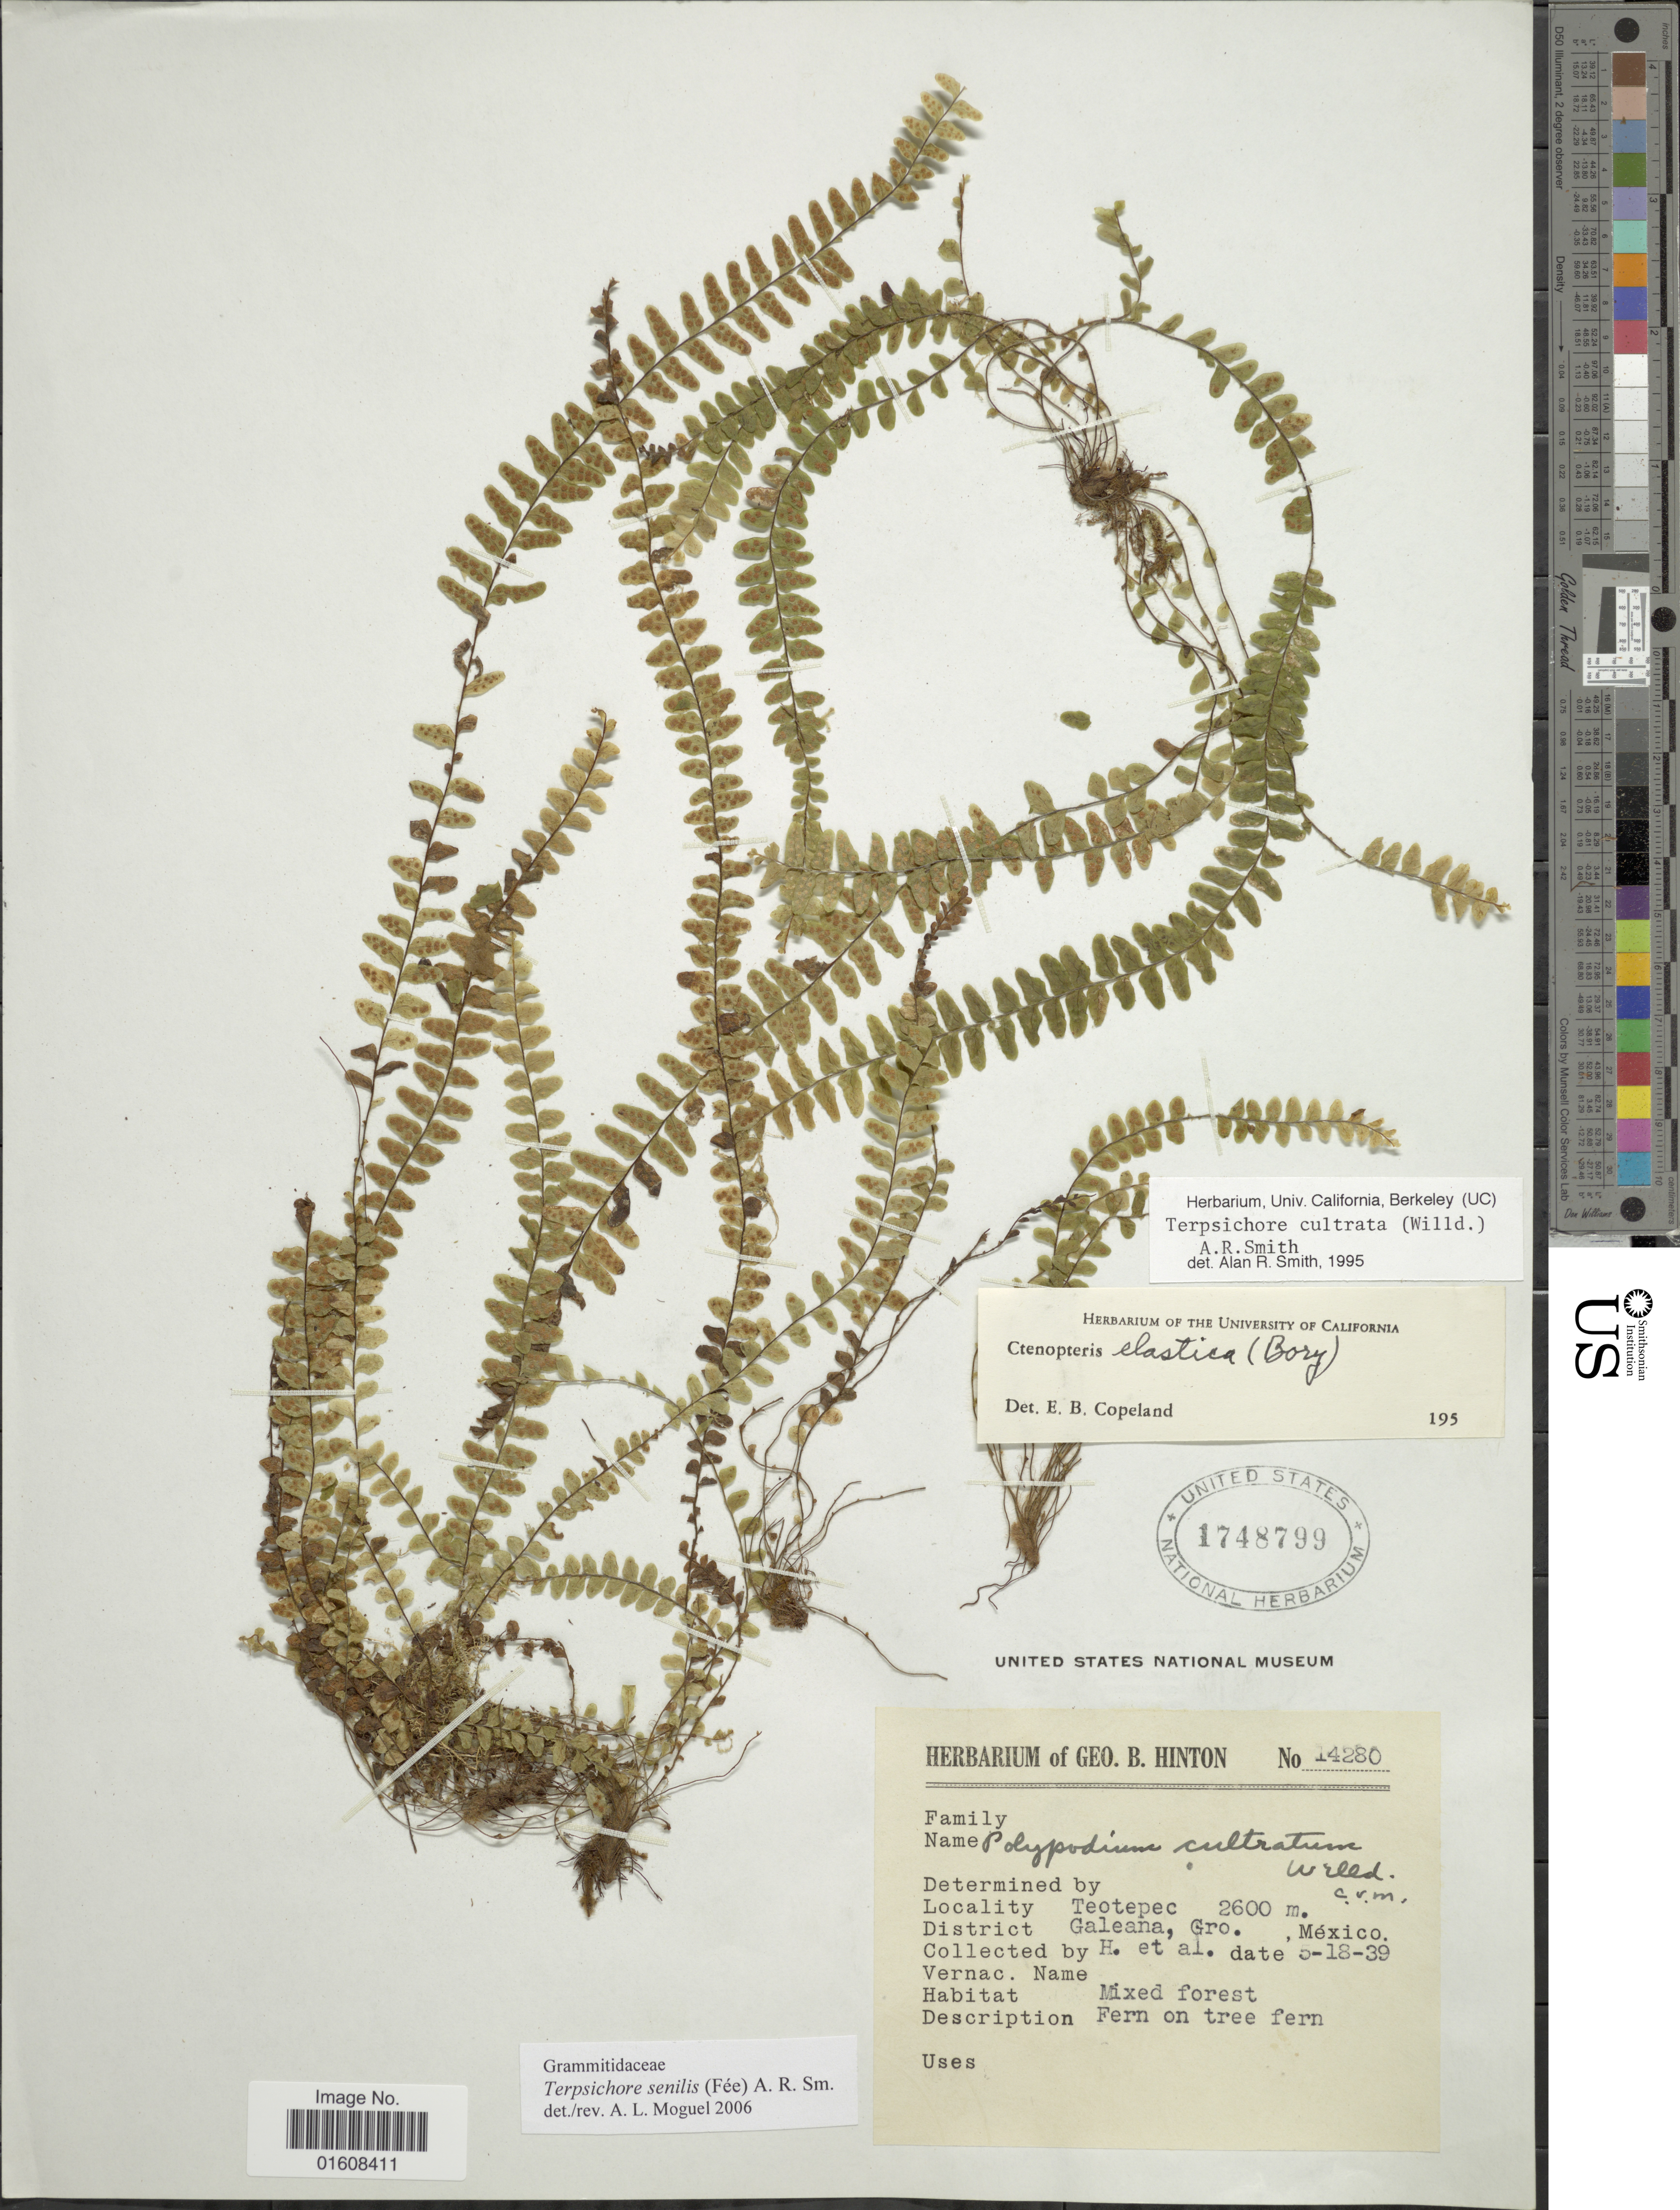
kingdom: Plantae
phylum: Tracheophyta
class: Polypodiopsida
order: Polypodiales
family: Polypodiaceae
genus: Alansmia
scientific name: Alansmia senilis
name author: (Fée) Moguel & M. Kessler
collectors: G. B. Hinton & et al.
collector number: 14280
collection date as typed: Transcribed d/m/y: 18/5/39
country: Mexico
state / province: Guerrero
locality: Teotepec. District Galeana, Gro.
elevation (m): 2600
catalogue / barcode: US 1748799